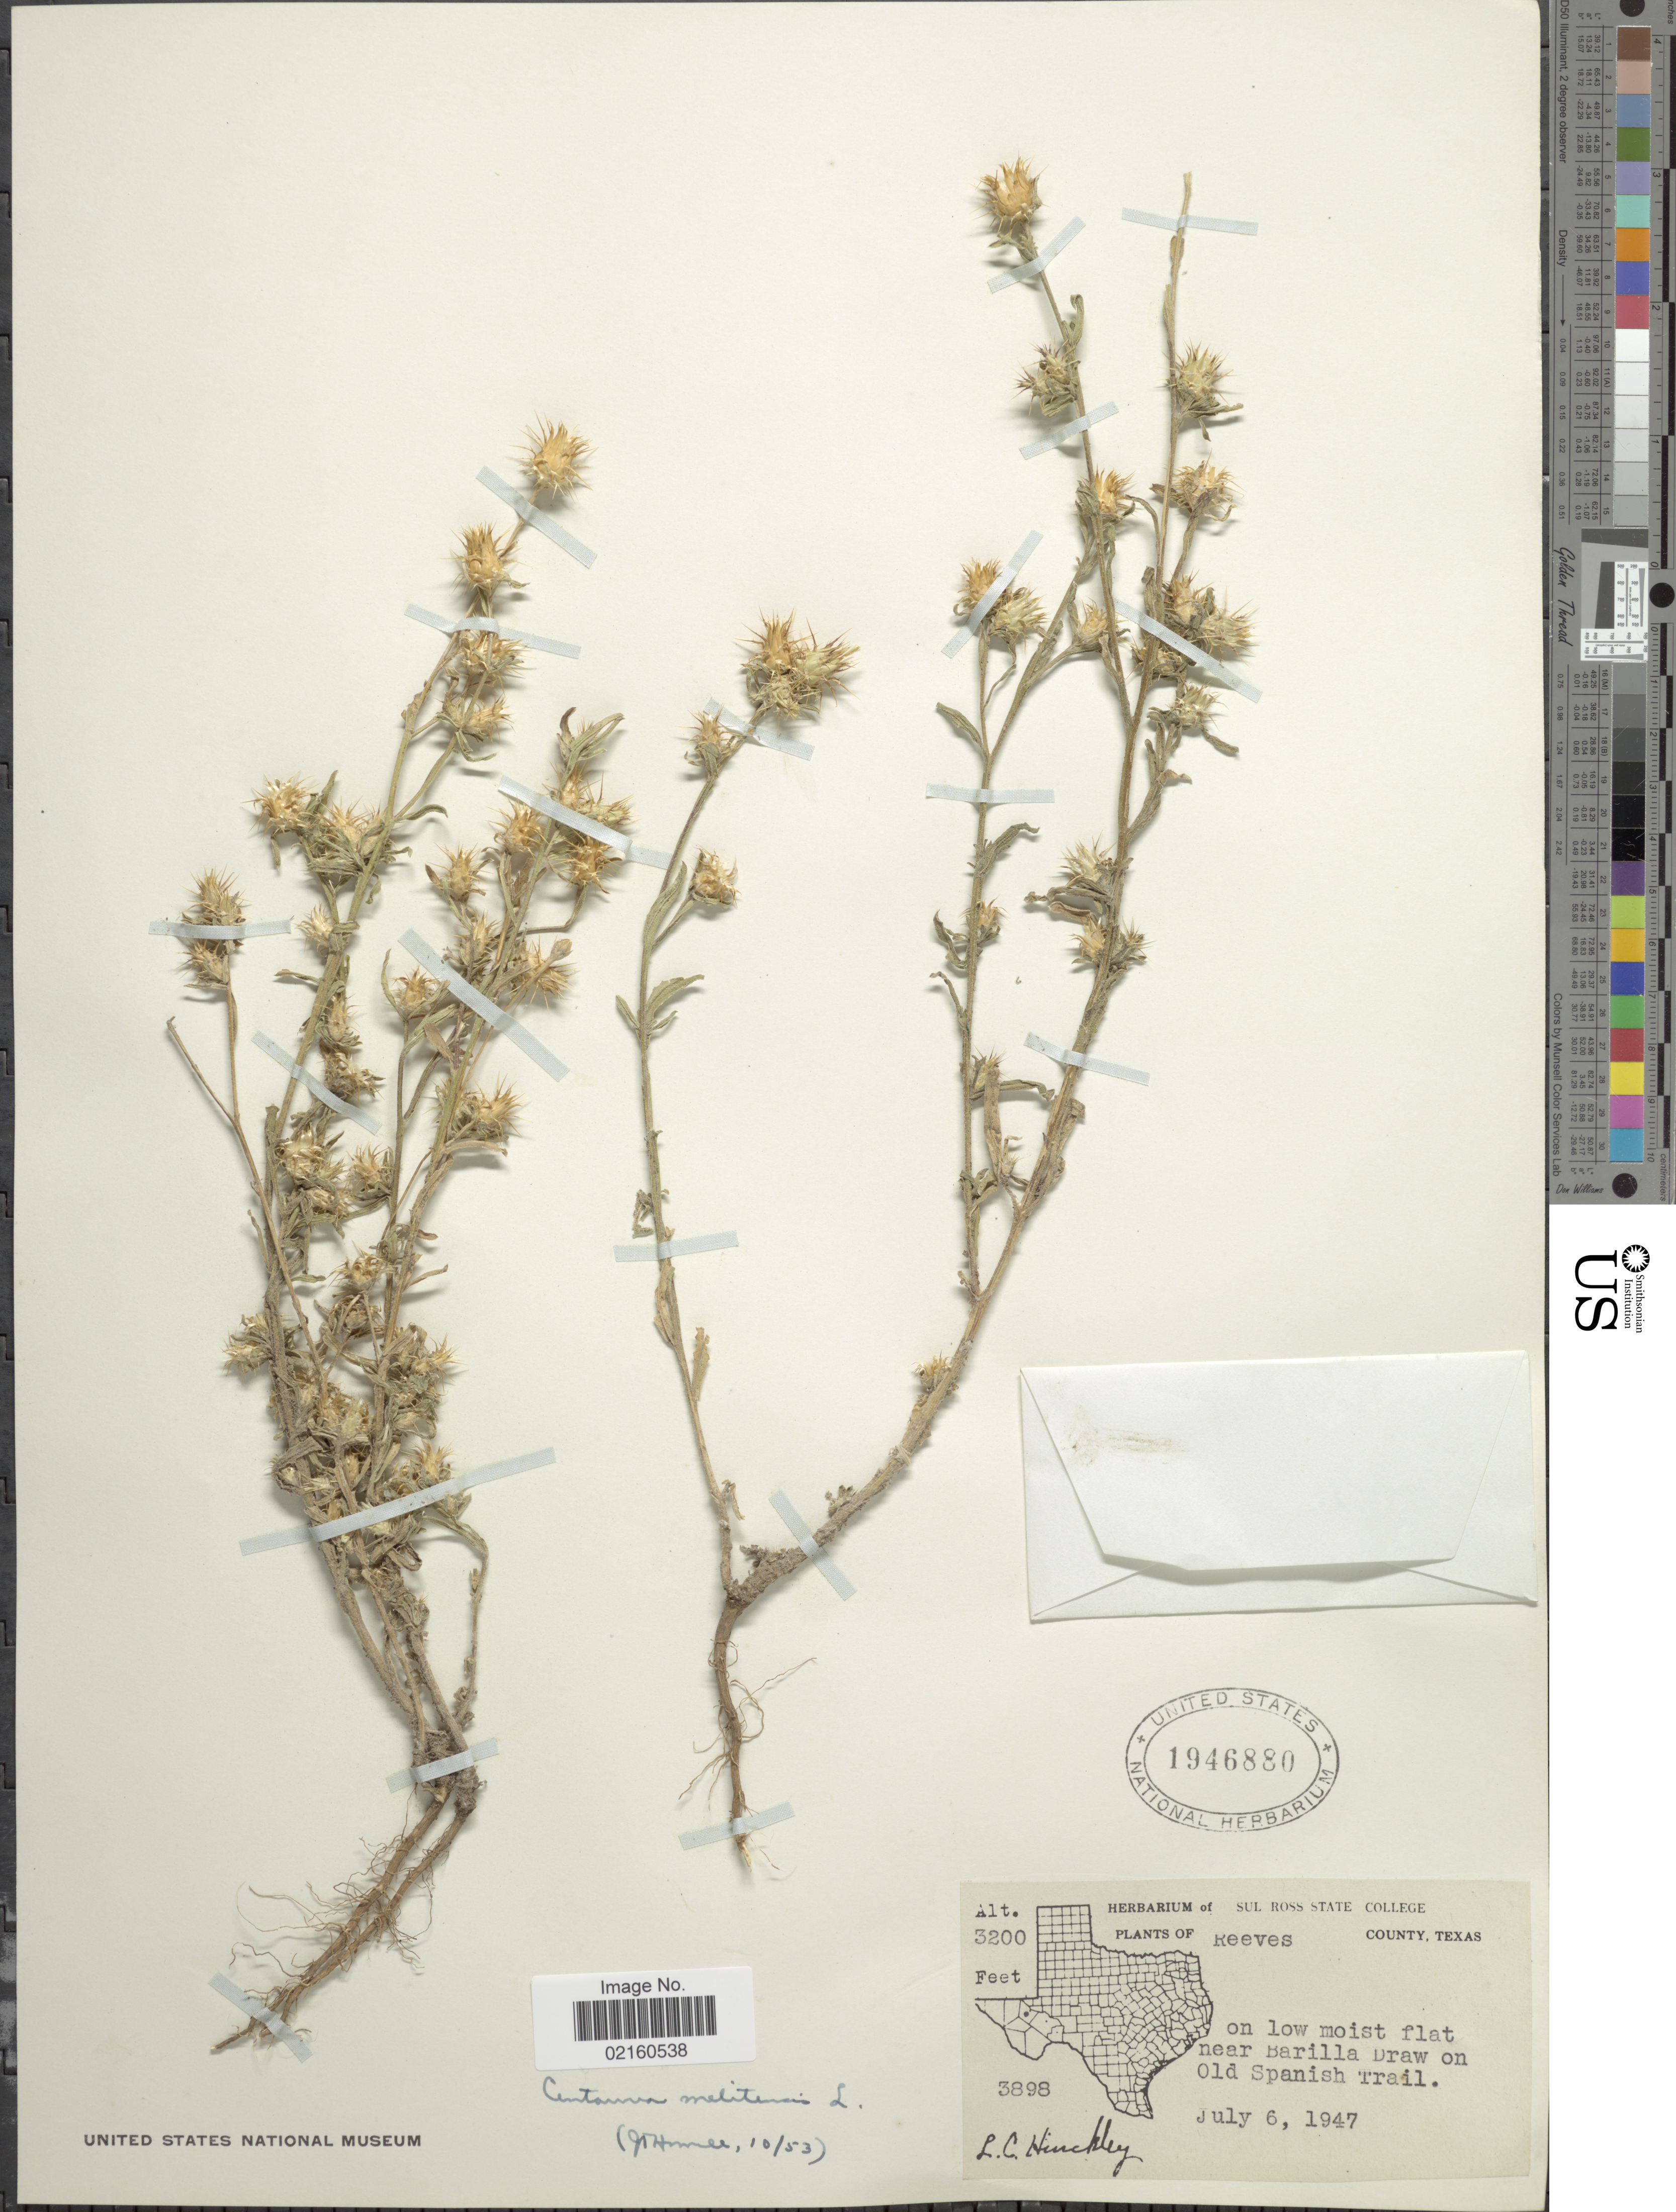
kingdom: Plantae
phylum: Tracheophyta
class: Magnoliopsida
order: Asterales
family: Asteraceae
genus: Centaurea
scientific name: Centaurea melitensis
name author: L.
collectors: L. Hinckley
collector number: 3898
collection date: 1947-07-06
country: United States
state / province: Texas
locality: Reeves County, near Barilla Draw on Old Spanish Trail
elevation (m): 975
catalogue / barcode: US 1946880